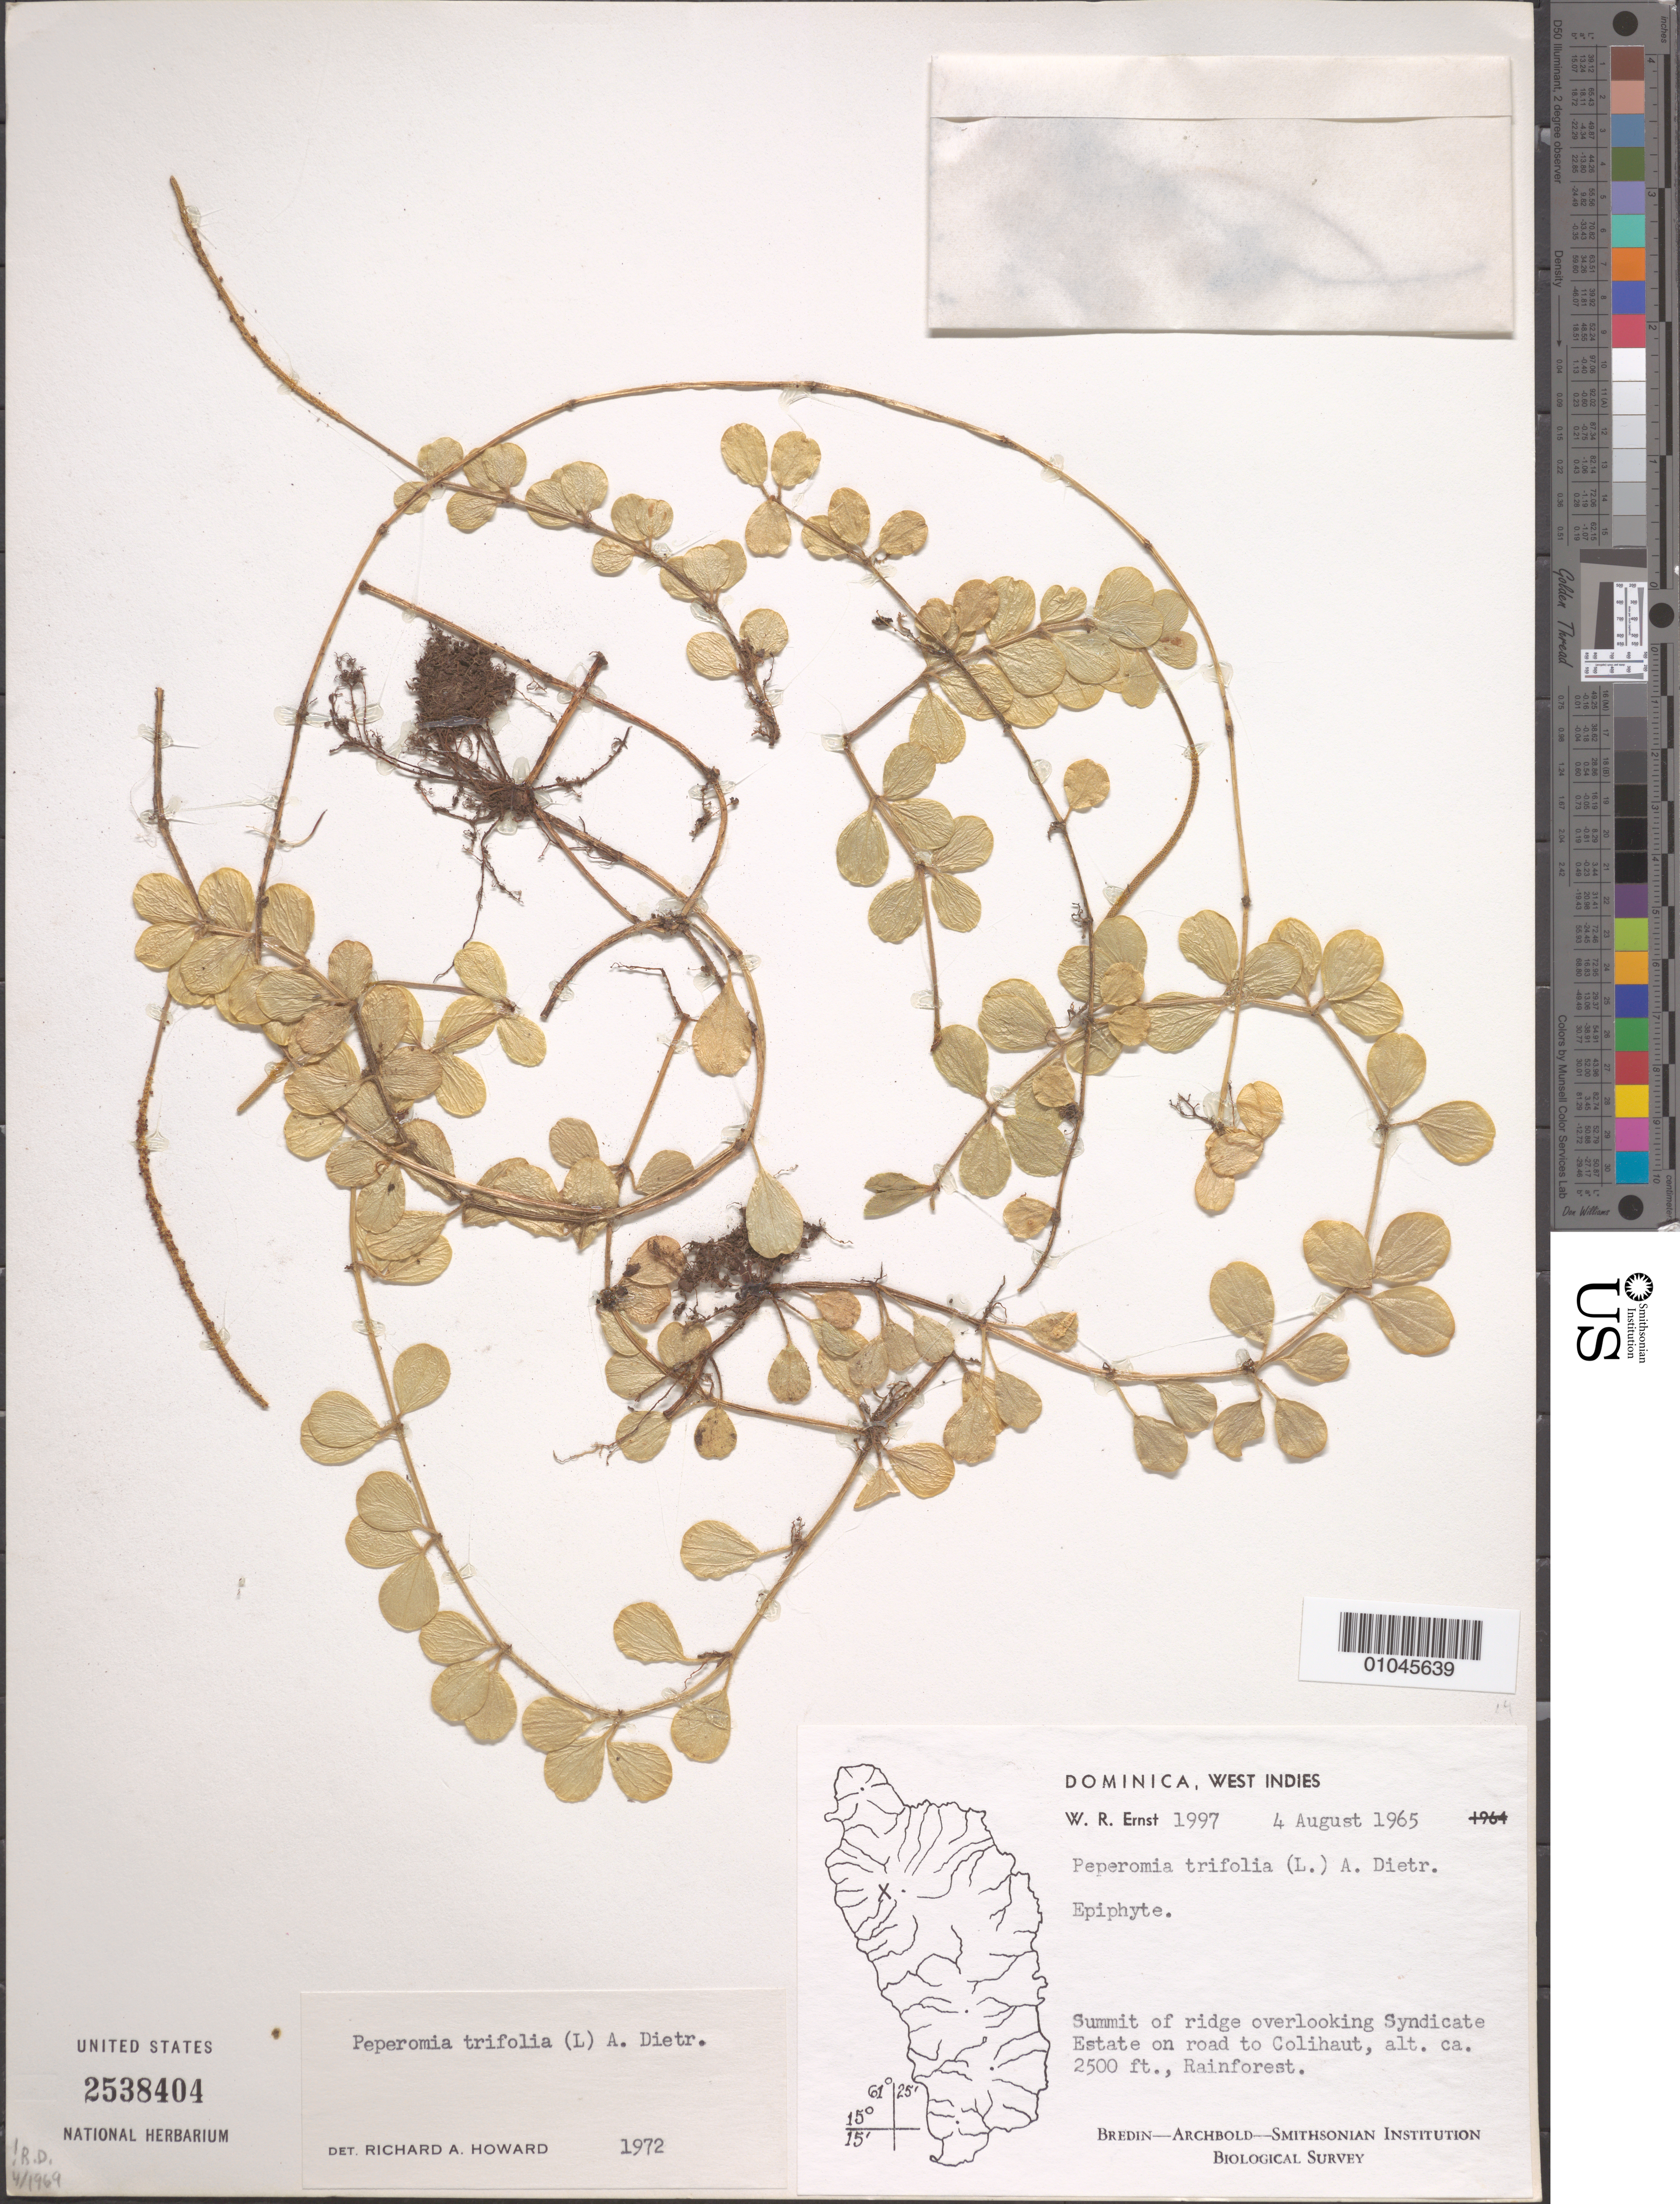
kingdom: Plantae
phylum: Tracheophyta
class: Magnoliopsida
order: Piperales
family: Piperaceae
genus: Peperomia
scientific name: Peperomia trifolia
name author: (L.) A. Dietr.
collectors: W. R. Ernst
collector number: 1997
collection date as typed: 04 Aug 1965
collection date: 1965-08-04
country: Dominica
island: Dominica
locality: Summit of ridge overlooking Syndicate Estate on road to Colihaut. Rainforest.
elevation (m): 762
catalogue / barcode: US 2538404